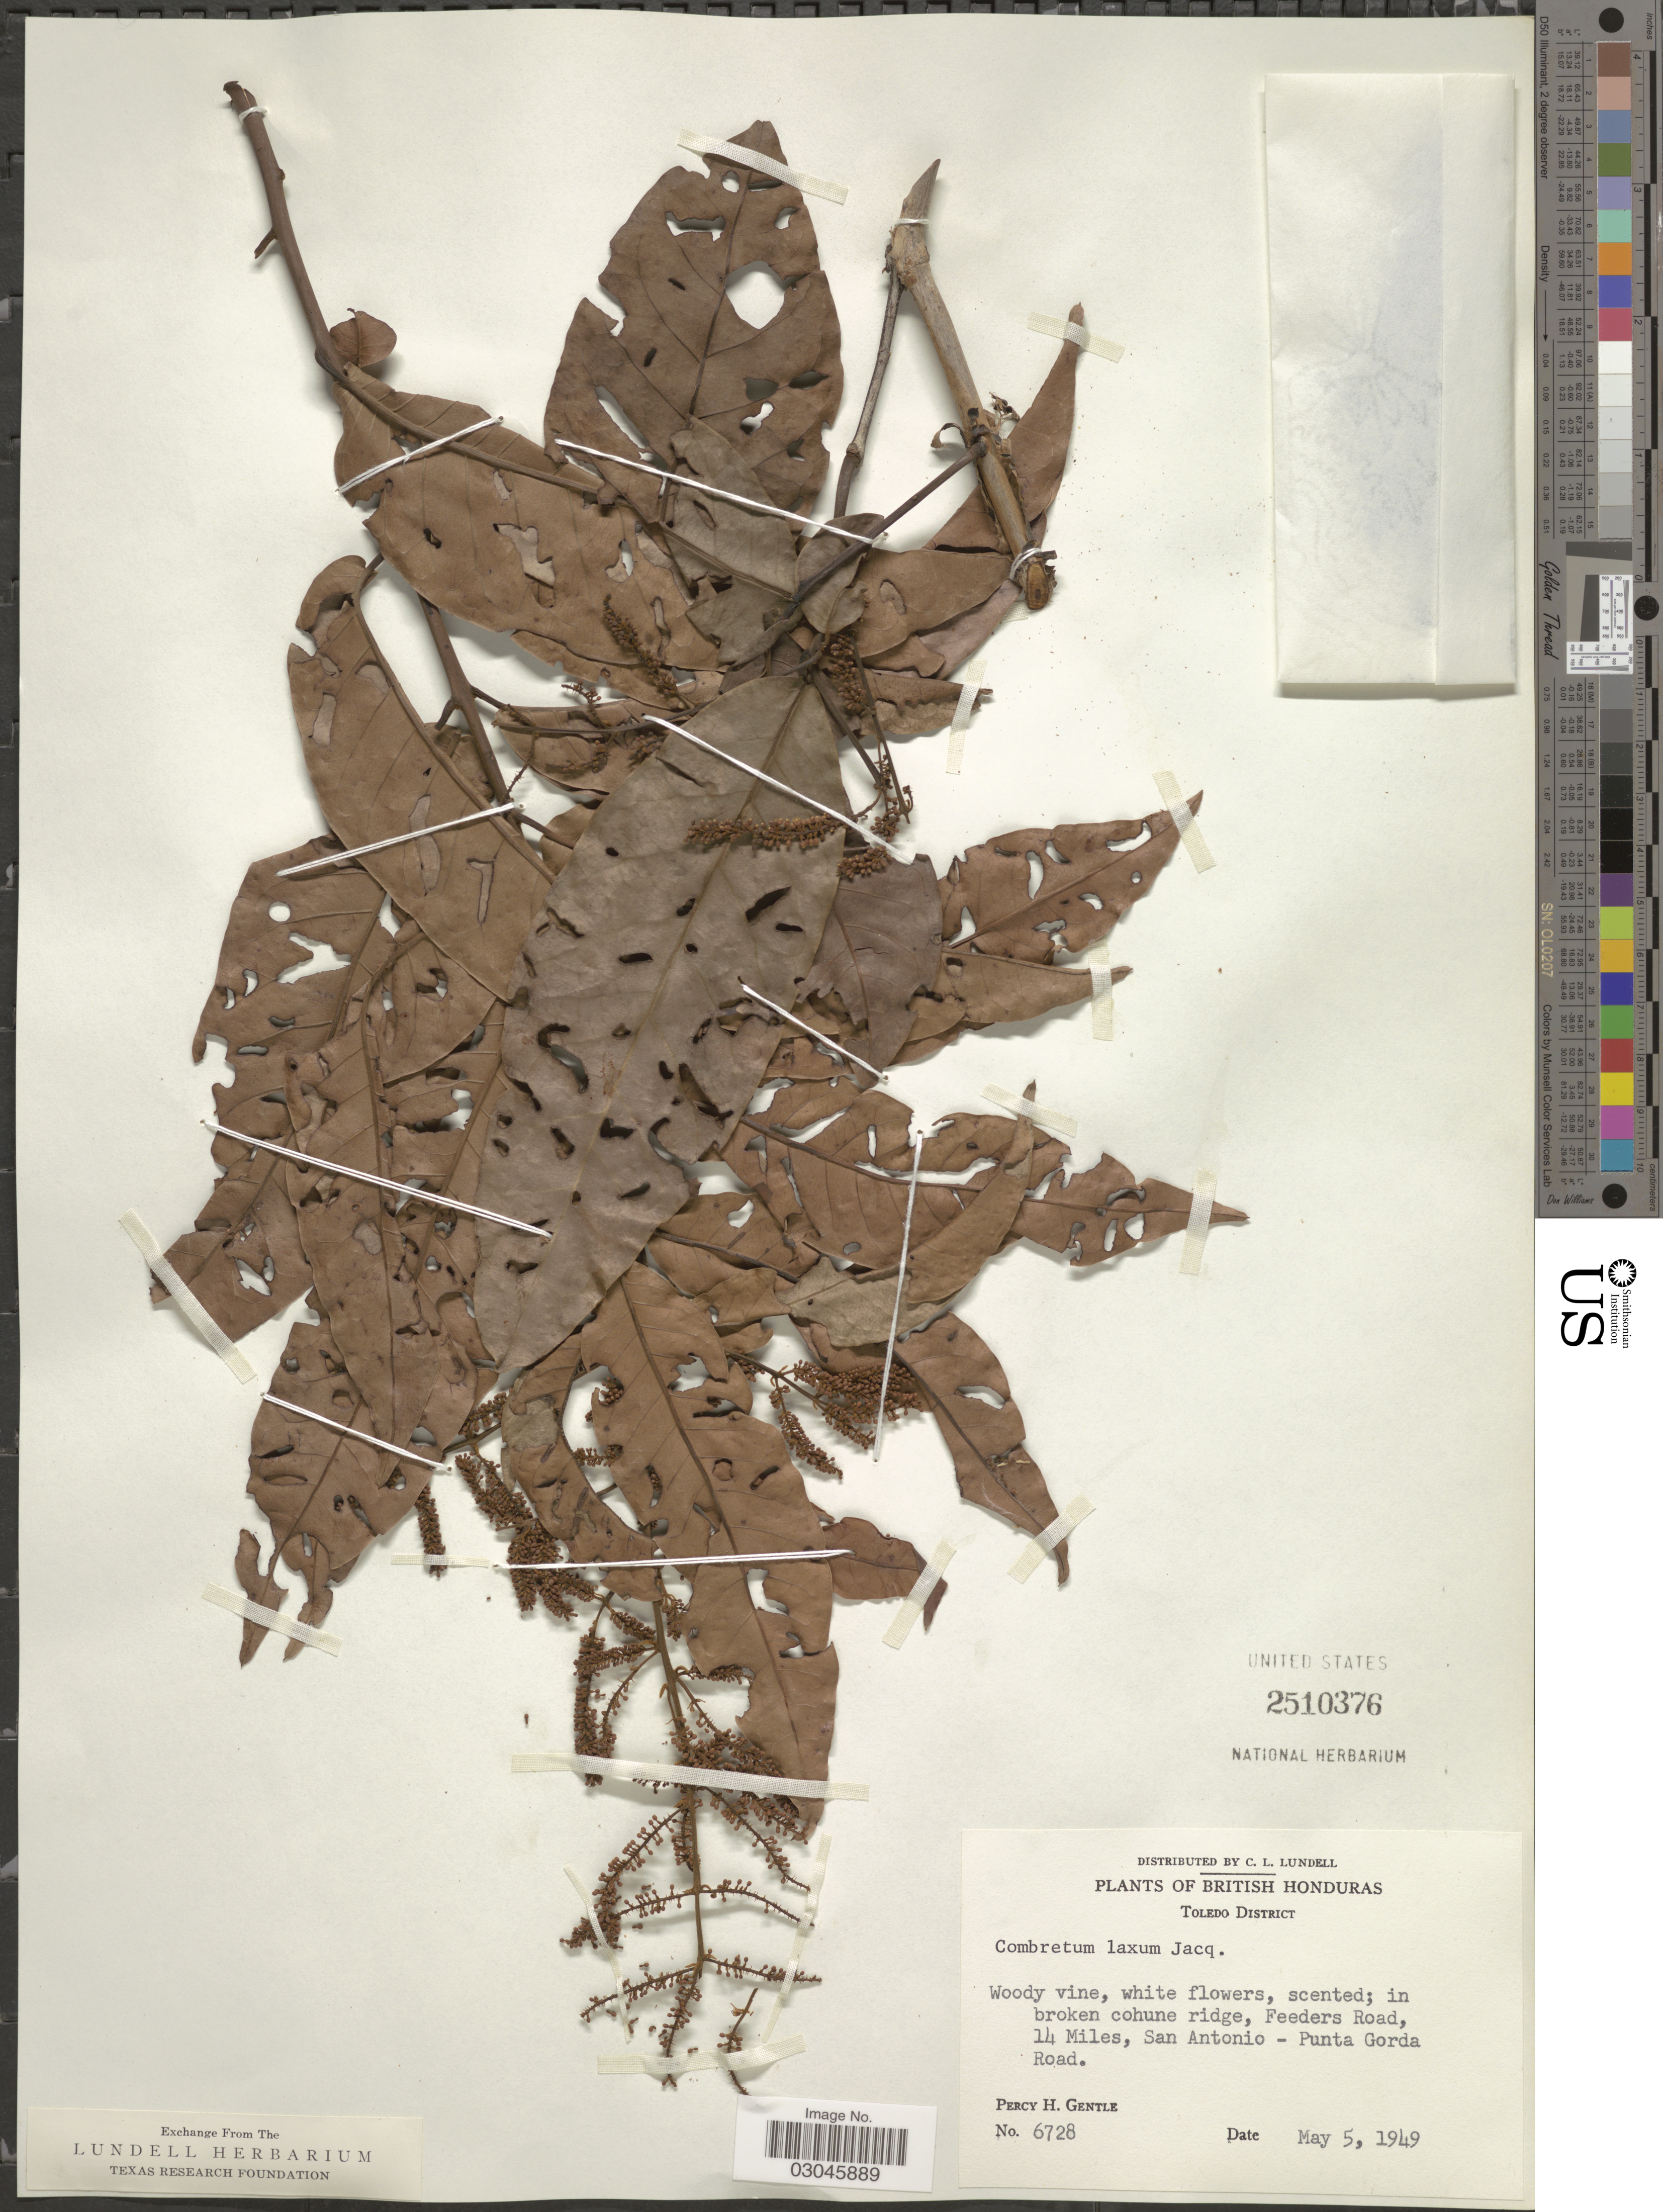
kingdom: Plantae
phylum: Tracheophyta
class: Magnoliopsida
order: Myrtales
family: Combretaceae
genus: Combretum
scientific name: Combretum laxum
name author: Jacq.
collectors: P. H. Gentle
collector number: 6728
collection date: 1949-05-05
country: Belize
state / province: Toledo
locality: British Honduras, Toledo District. Feeders Road, 14 Miles, San Antonio - Punta Gorda Road.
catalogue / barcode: US 2510376